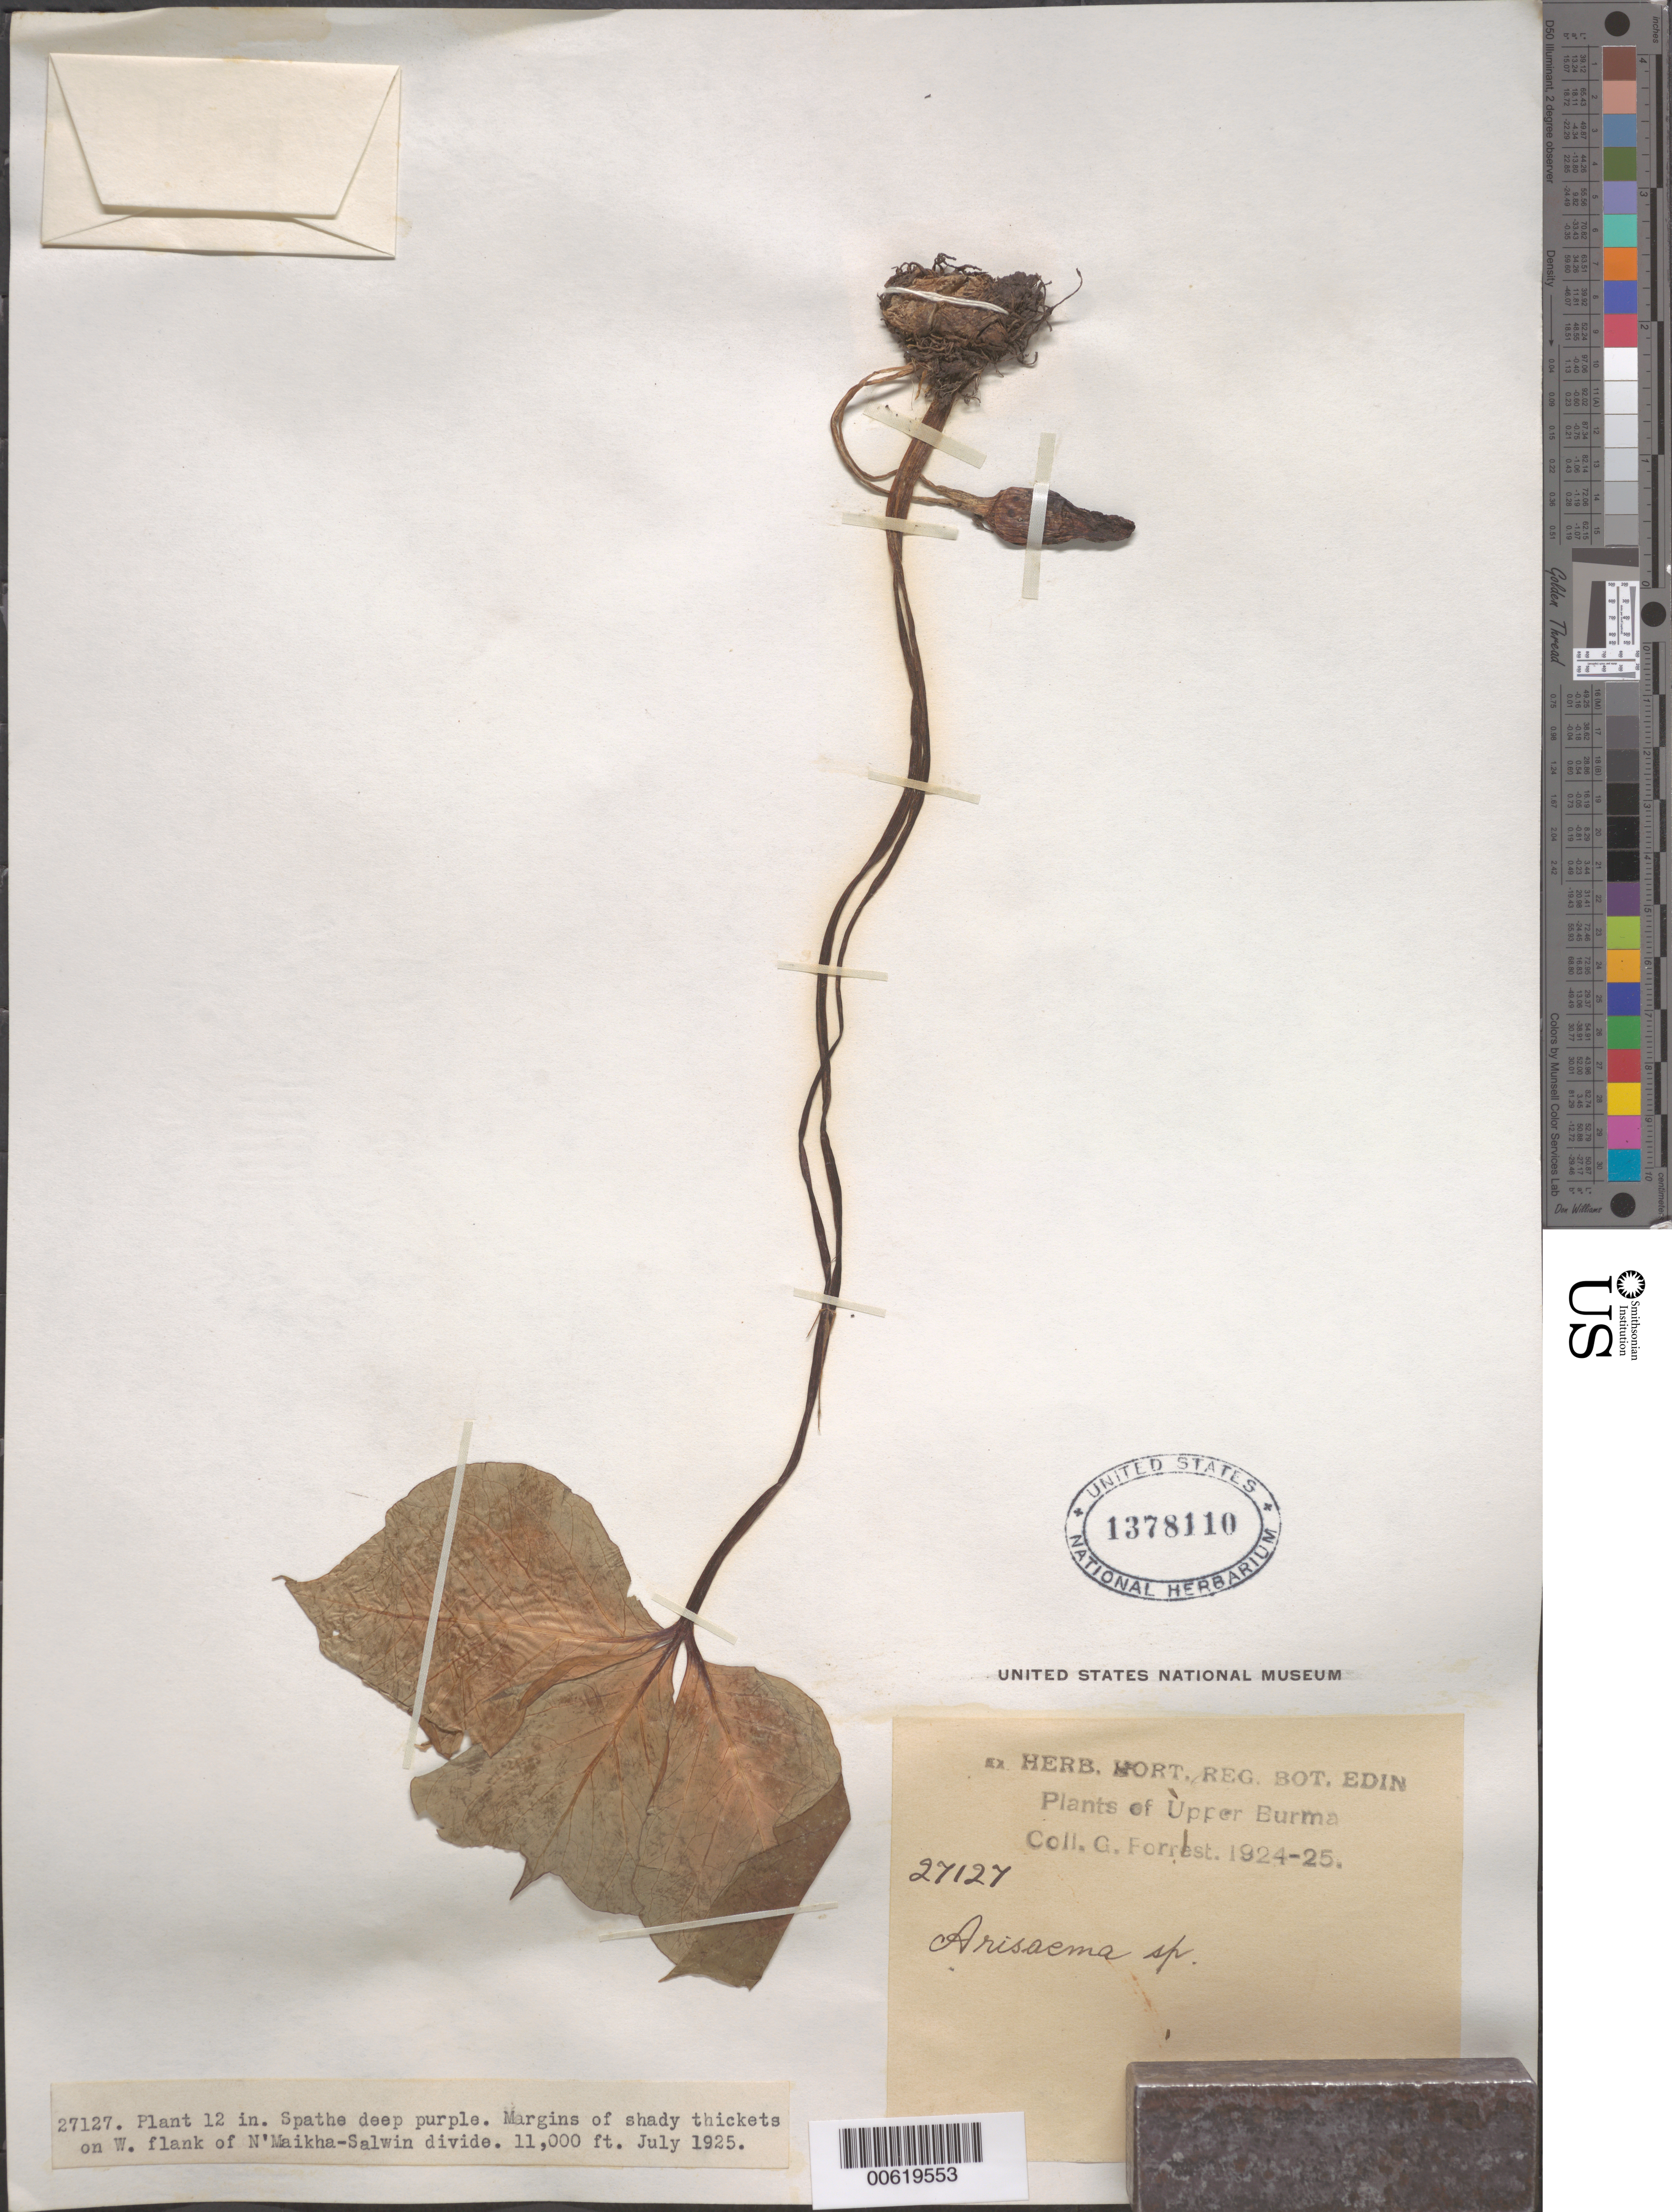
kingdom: Plantae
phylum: Tracheophyta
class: Liliopsida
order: Alismatales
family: Araceae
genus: Arisaema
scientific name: Arisaema sp.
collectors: G. Forrest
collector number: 27127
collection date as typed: Jul 1925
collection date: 1925-07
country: Myanmar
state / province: Kachin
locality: On W. flank of N'Maikha-Salwin divide.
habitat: Margins of shady thickets.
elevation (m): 3353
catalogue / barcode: US 1378110